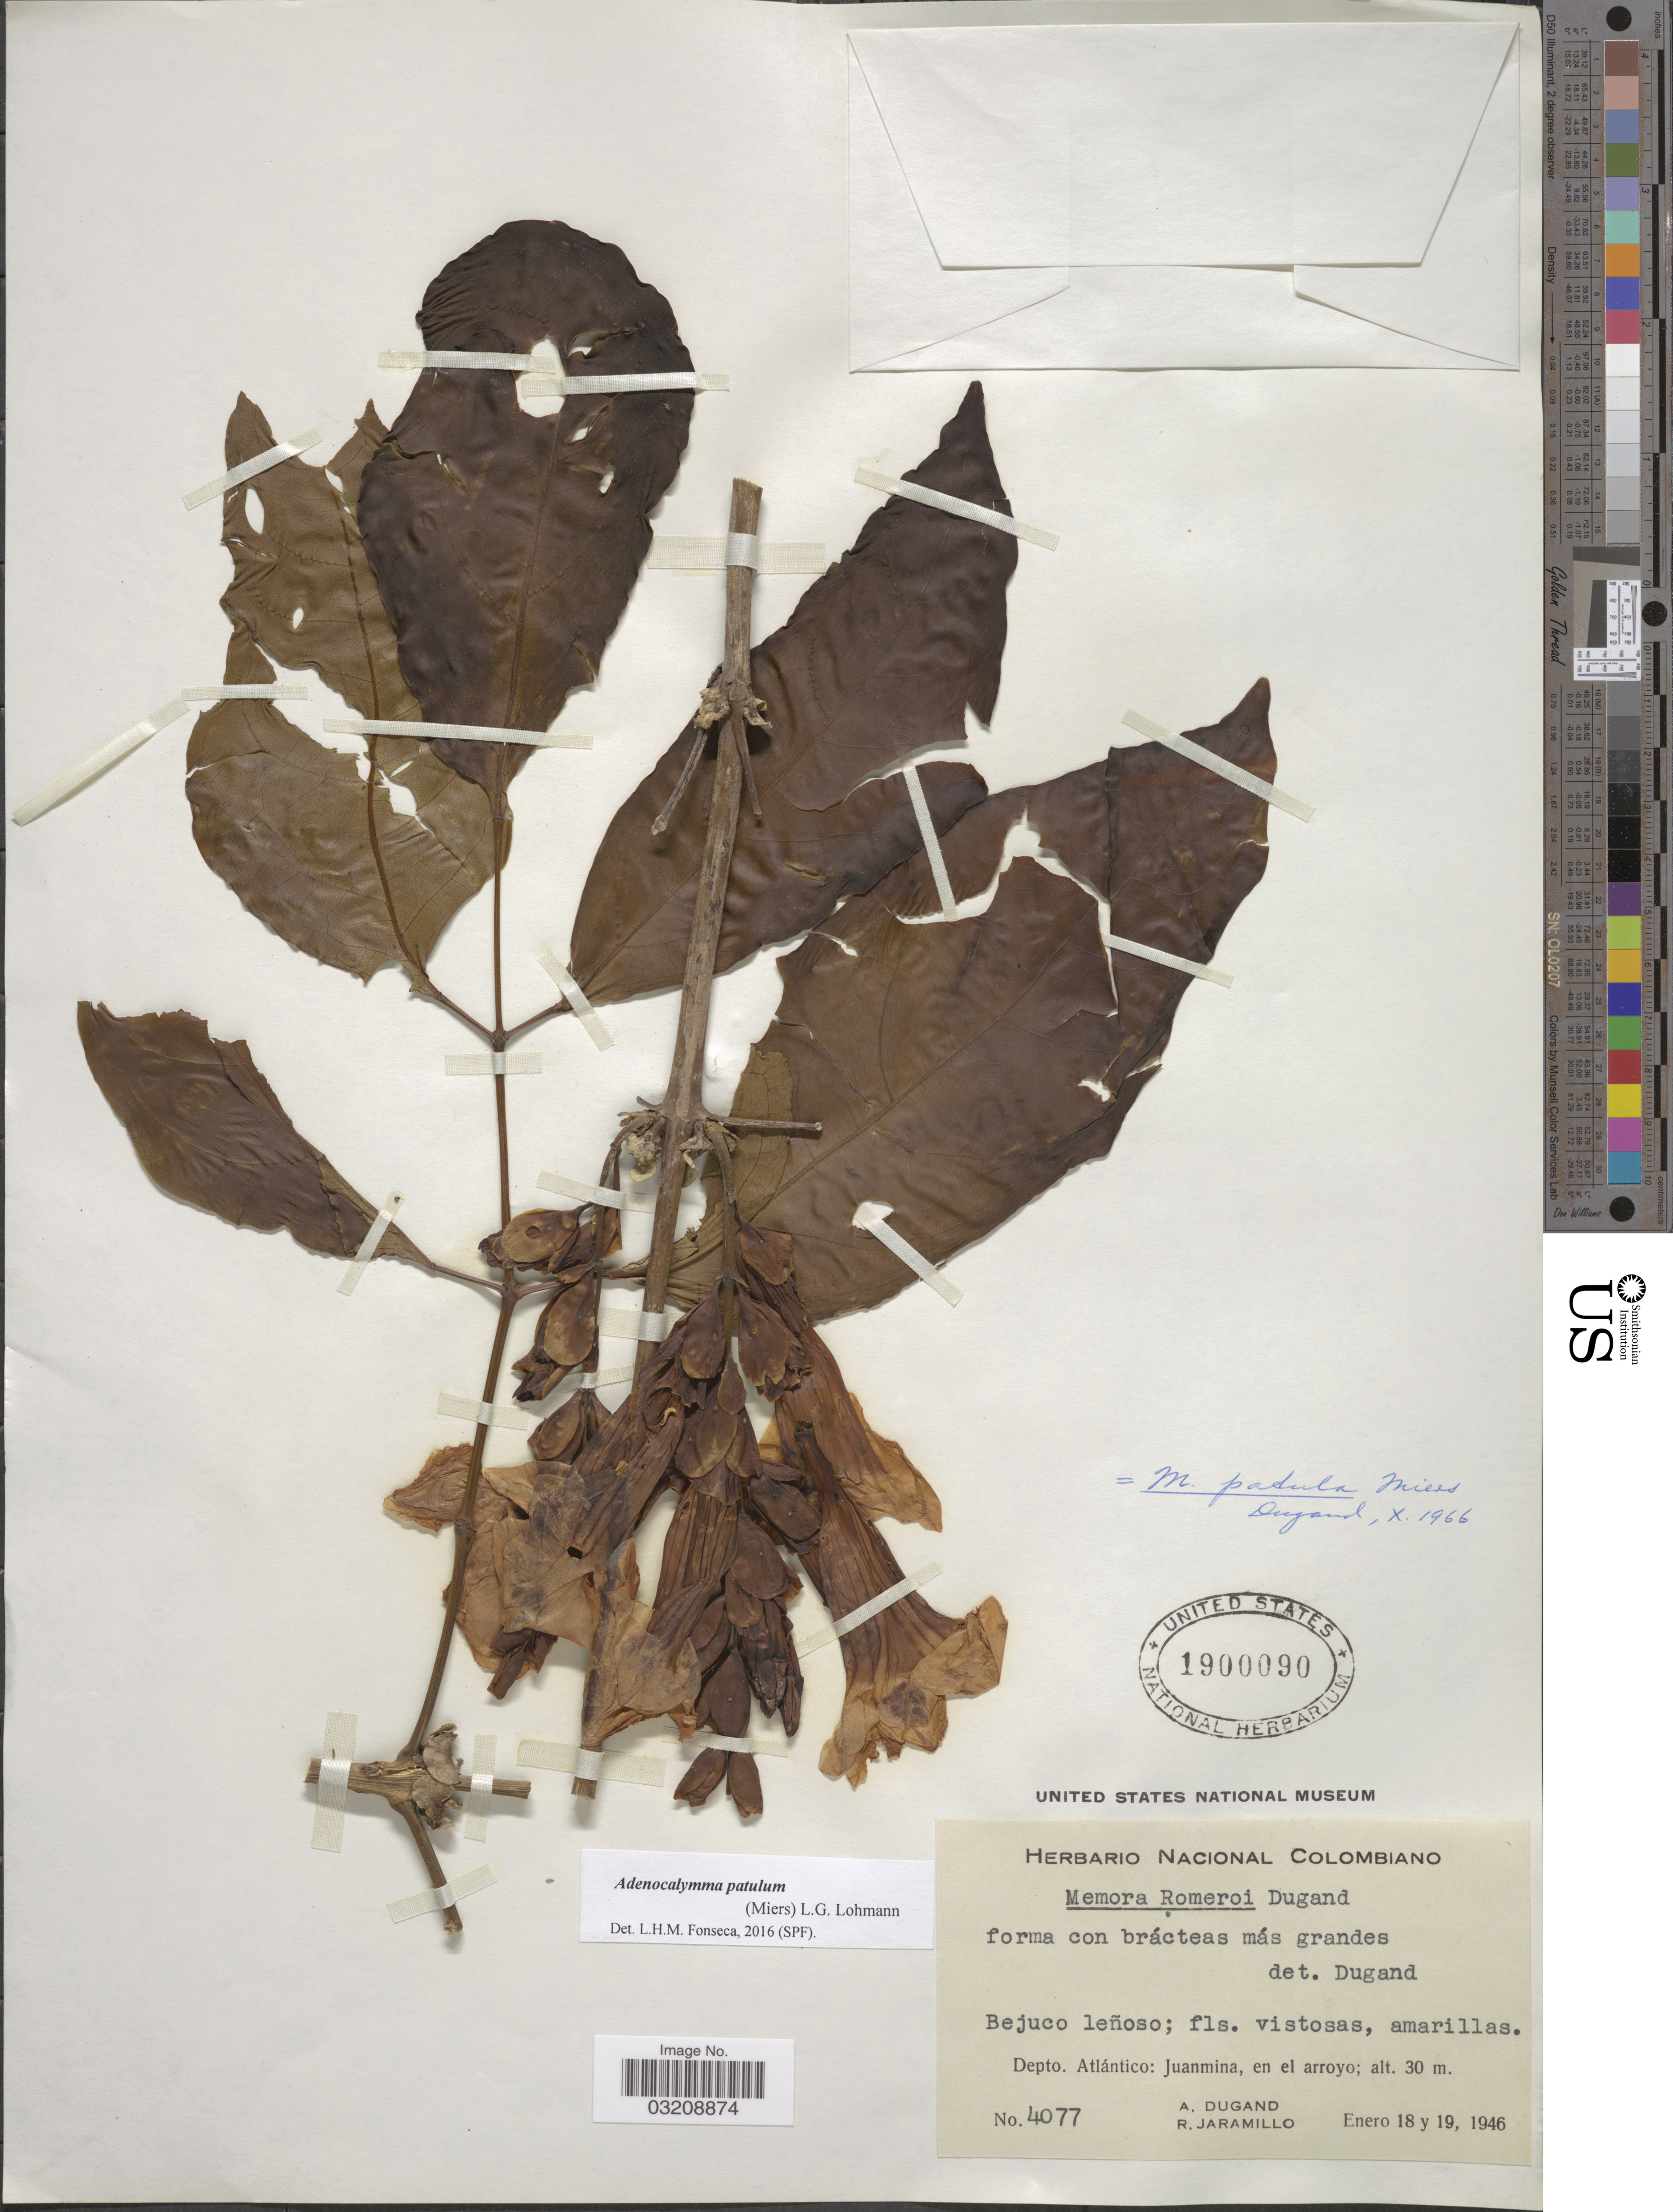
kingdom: Plantae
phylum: Tracheophyta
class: Magnoliopsida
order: Lamiales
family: Bignoniaceae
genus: Adenocalymma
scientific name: Adenocalymma patulum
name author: (Miers) L.G. Lohmann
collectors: A. Dugand & R. Jaramillo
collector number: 4077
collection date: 1946-01-18/1946-01-19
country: Colombia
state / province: Atlántico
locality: Depto. Atlántico: Juanmina, en el arroyo.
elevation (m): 30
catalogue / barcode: US 1900090